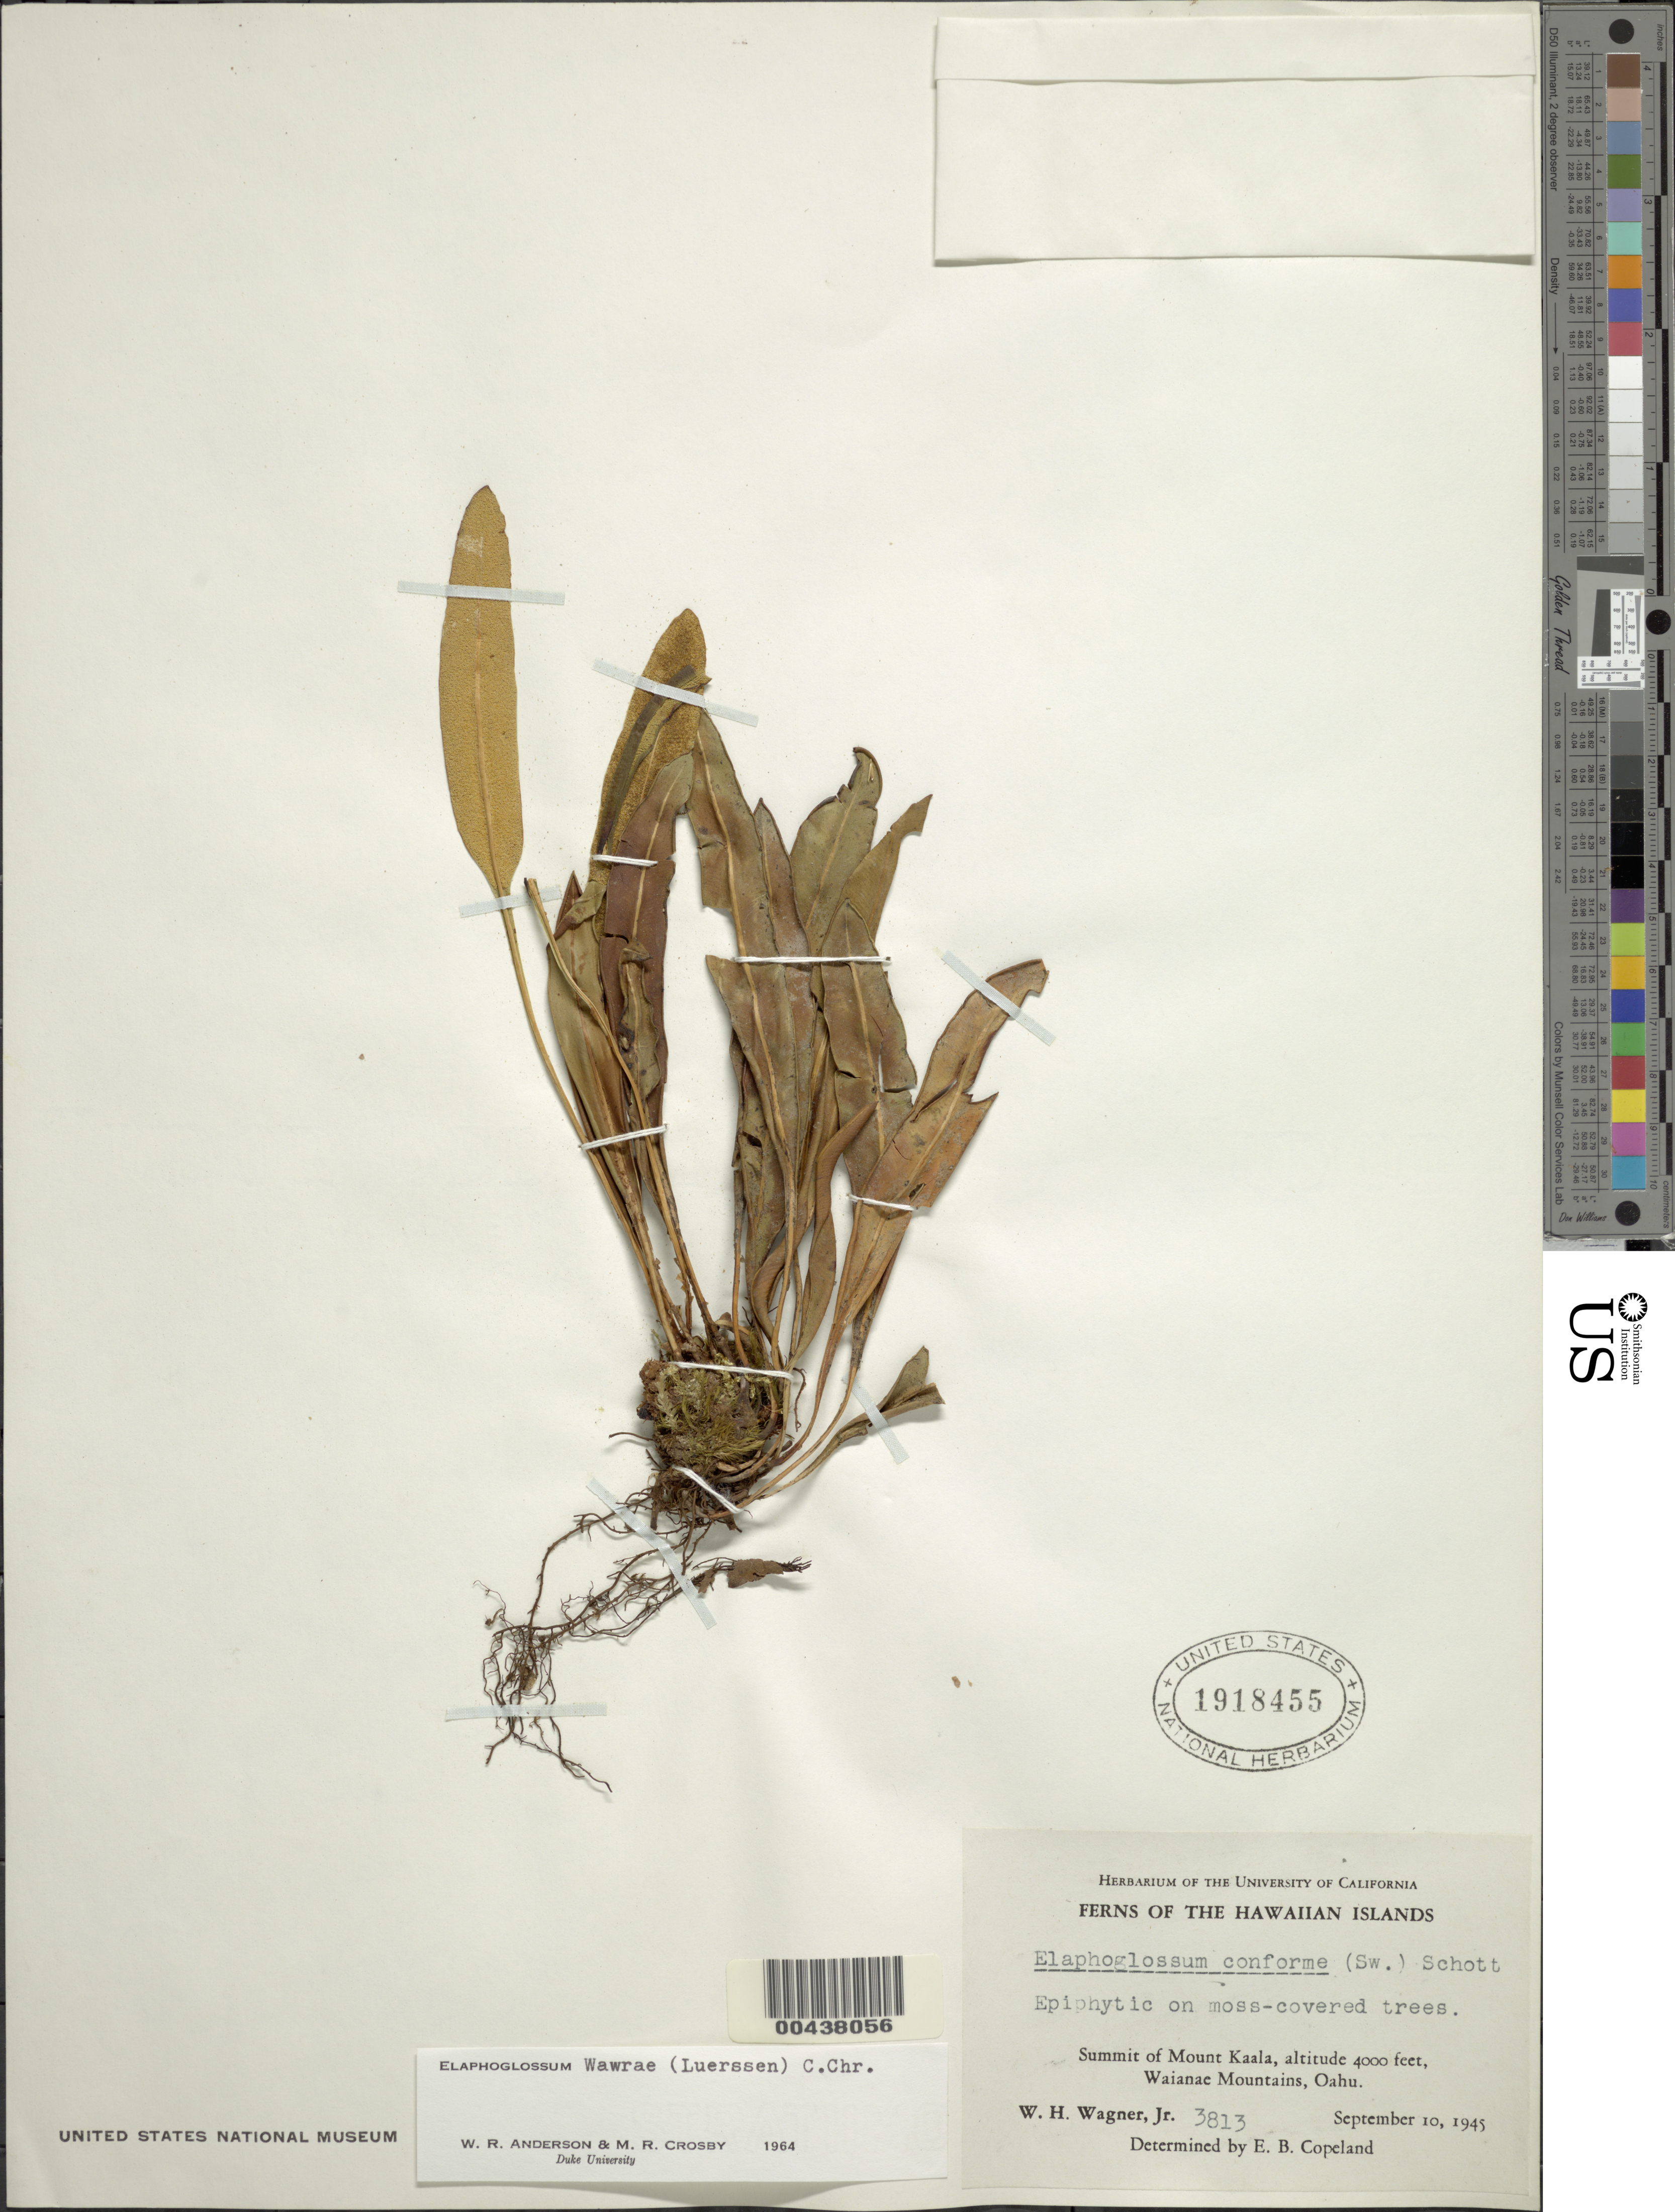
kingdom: Plantae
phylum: Tracheophyta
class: Polypodiopsida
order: Polypodiales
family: Dryopteridaceae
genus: Elaphoglossum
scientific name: Elaphoglossum wawrae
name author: (Luerss.) C. Chr.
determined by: Anderson, W. R.; Crosby, M.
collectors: W. H. Wagner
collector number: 3813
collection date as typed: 10 Sep 1945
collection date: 1945-09-10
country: United States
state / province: Hawaii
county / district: Honolulu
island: Oahu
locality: Summit of Mount Kaala, Waianae Mountains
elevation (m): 1219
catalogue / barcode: US 1918455